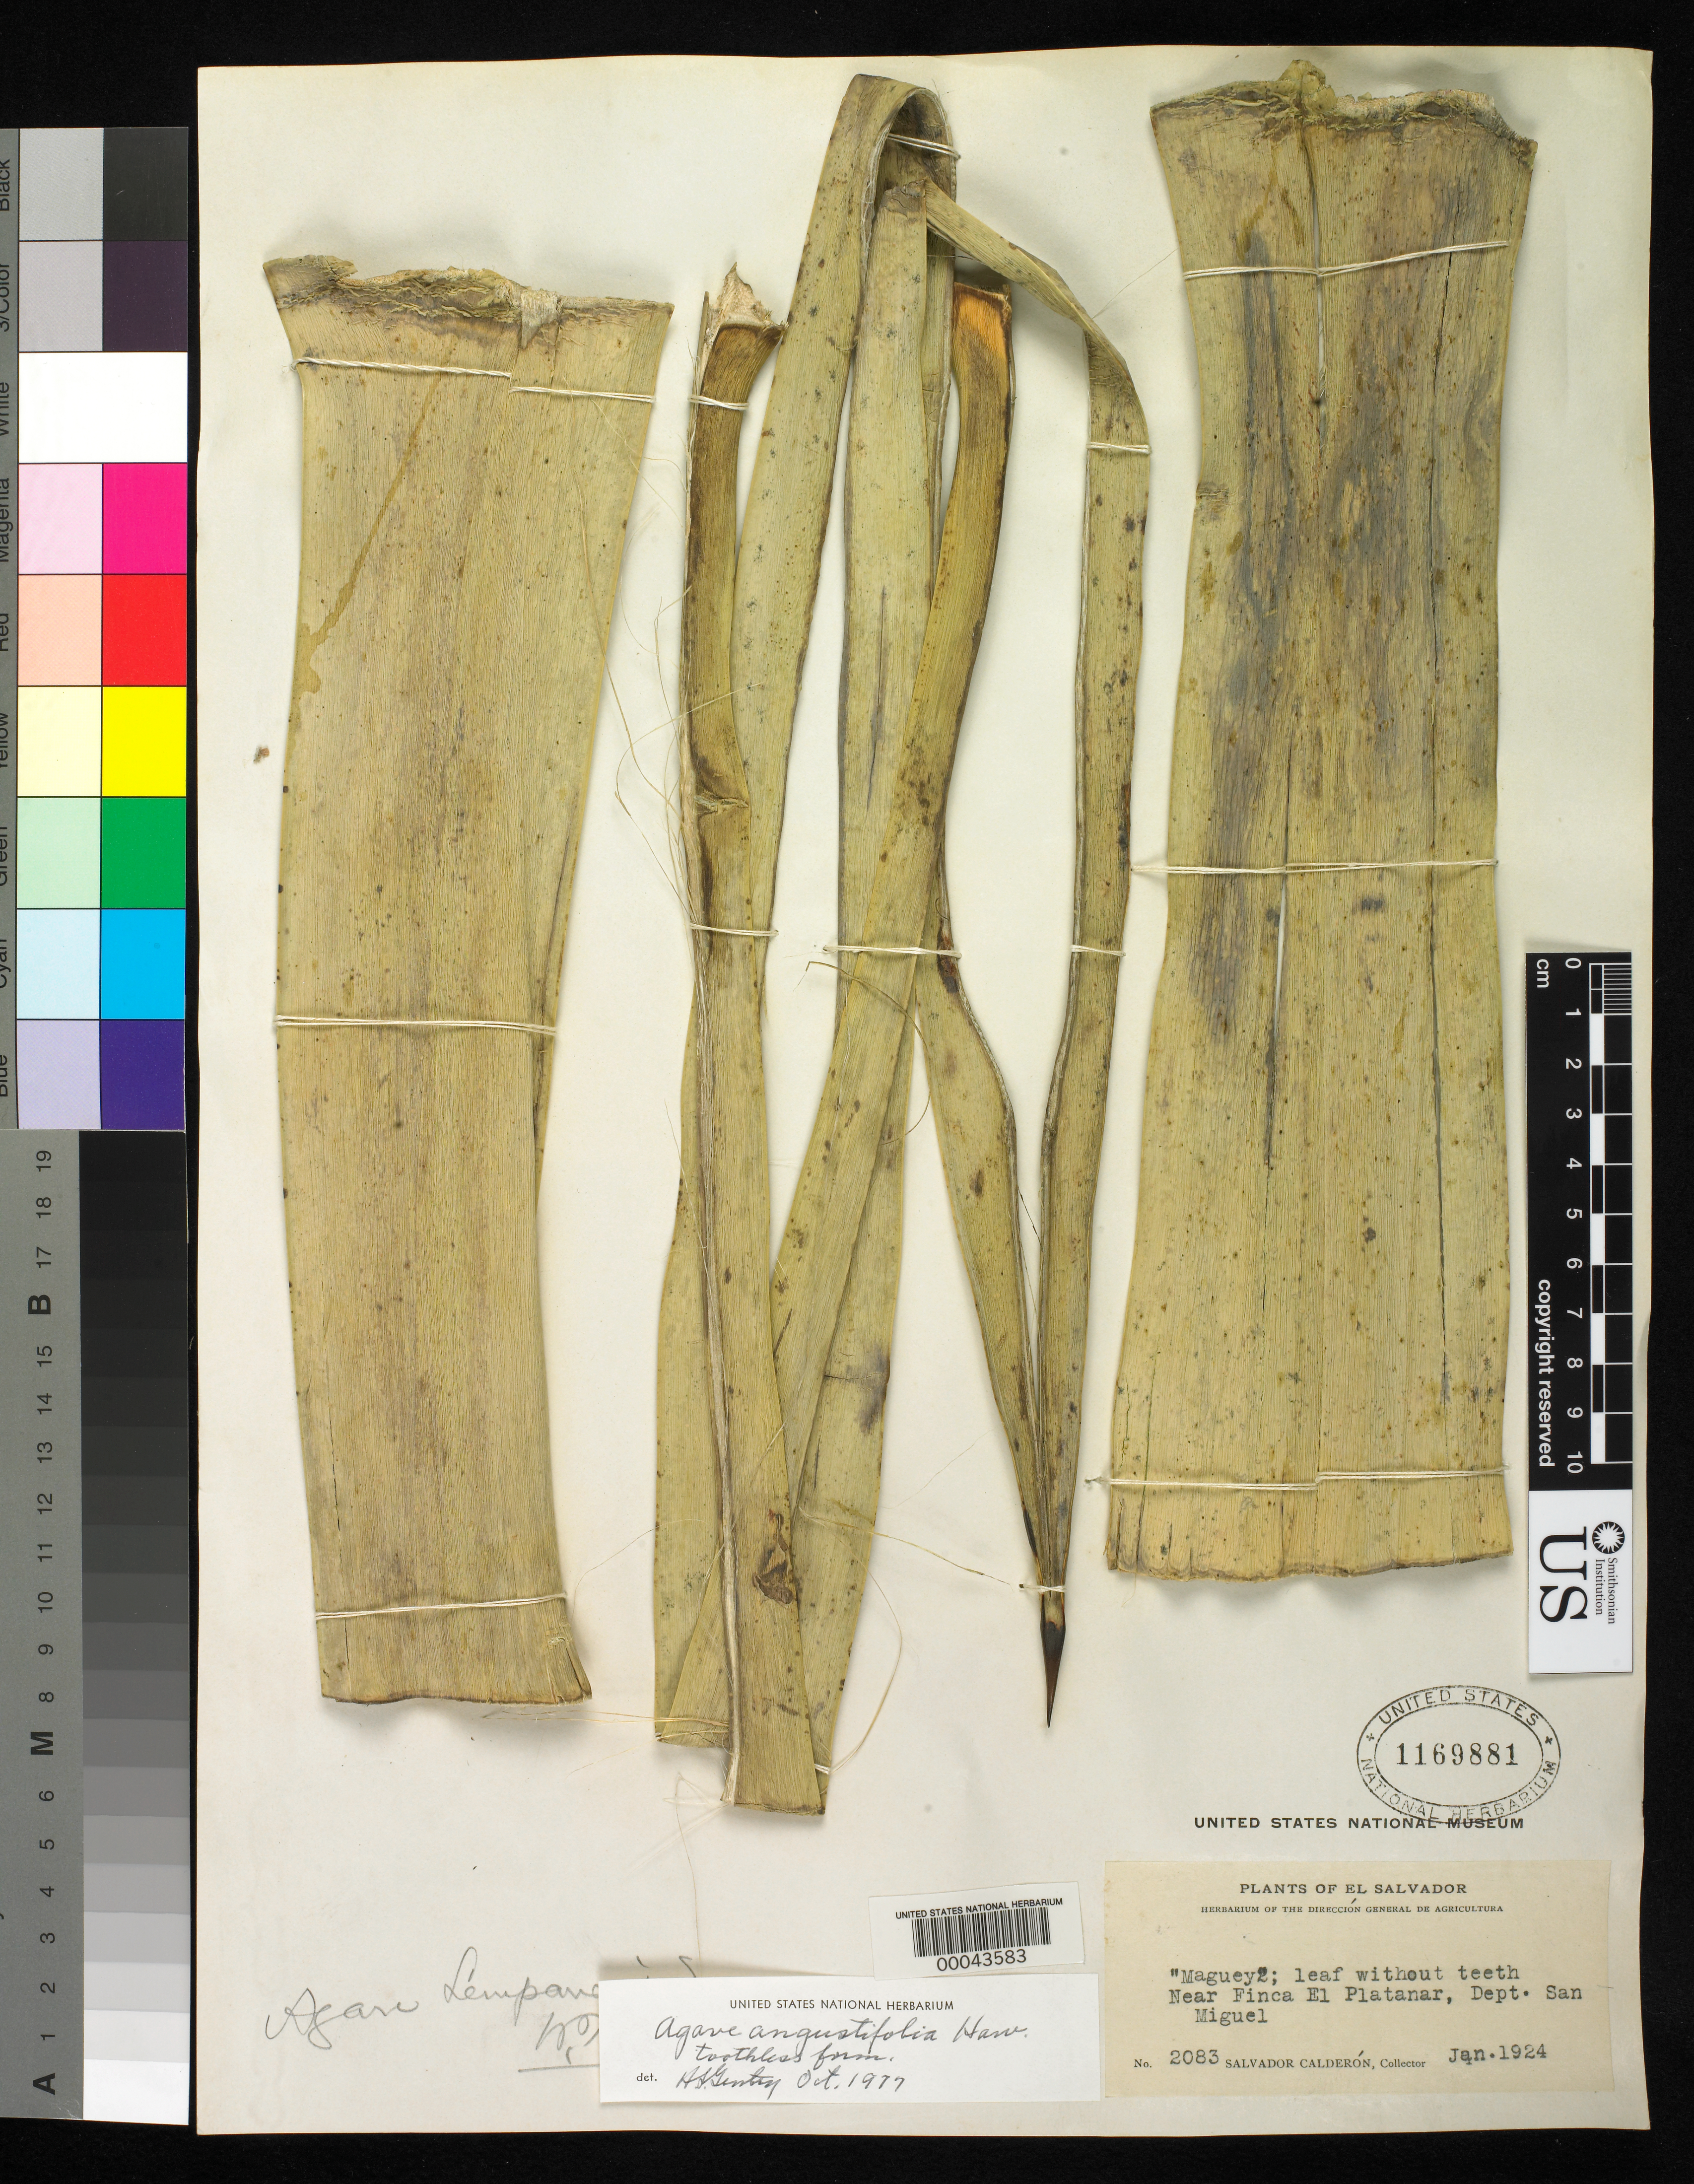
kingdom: Plantae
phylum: Tracheophyta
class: Liliopsida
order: Asparagales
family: Asparagaceae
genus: Agave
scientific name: Agave angustifolia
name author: Haw.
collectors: S. Calderón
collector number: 2083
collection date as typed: Jan 1924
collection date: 1924-01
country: Mexico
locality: Near finca el platanar, (San Miguel)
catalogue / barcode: US 1169881